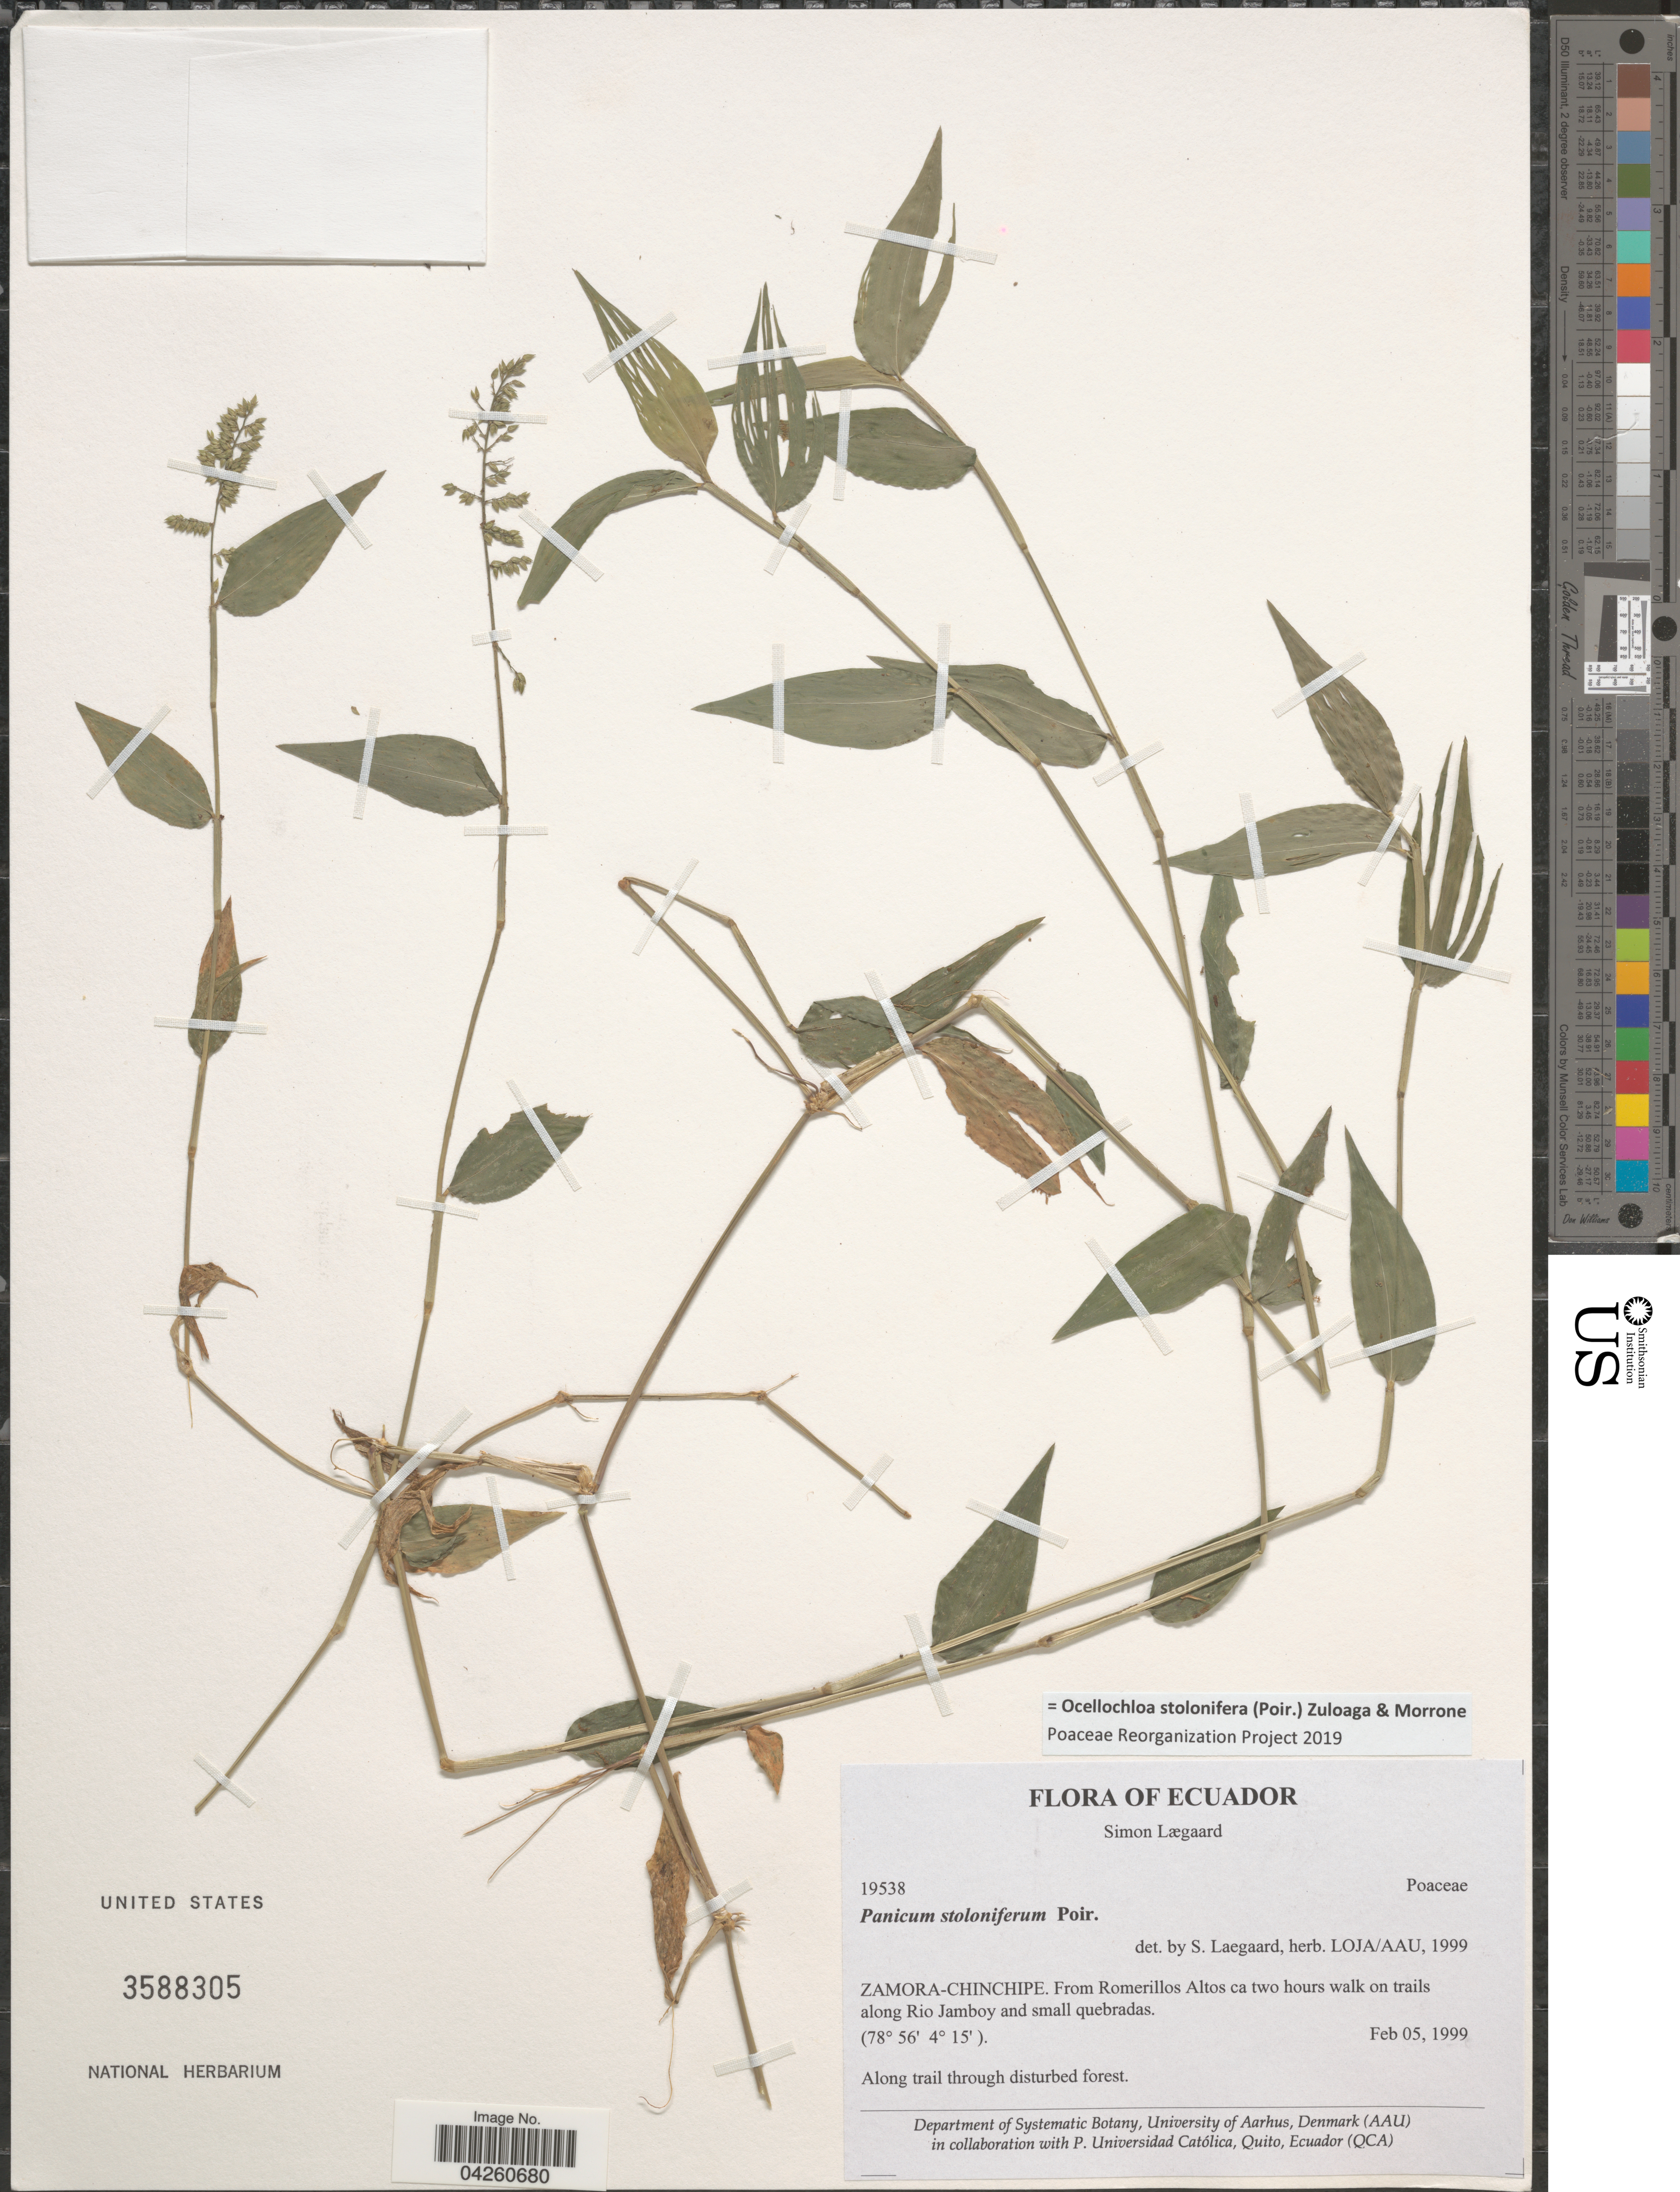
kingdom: Plantae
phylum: Tracheophyta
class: Liliopsida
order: Poales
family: Poaceae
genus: Ocellochloa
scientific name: Ocellochloa stolonifera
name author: (Poir.) Zuloaga & Morrone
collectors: S. Lægaard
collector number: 19538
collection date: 1999-02-05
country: Ecuador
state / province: Zamora-Chinchipe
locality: From Romerillos Altos ca two hours walk on trails along Rio Jamboy and small quebradas.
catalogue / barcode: US 3588305